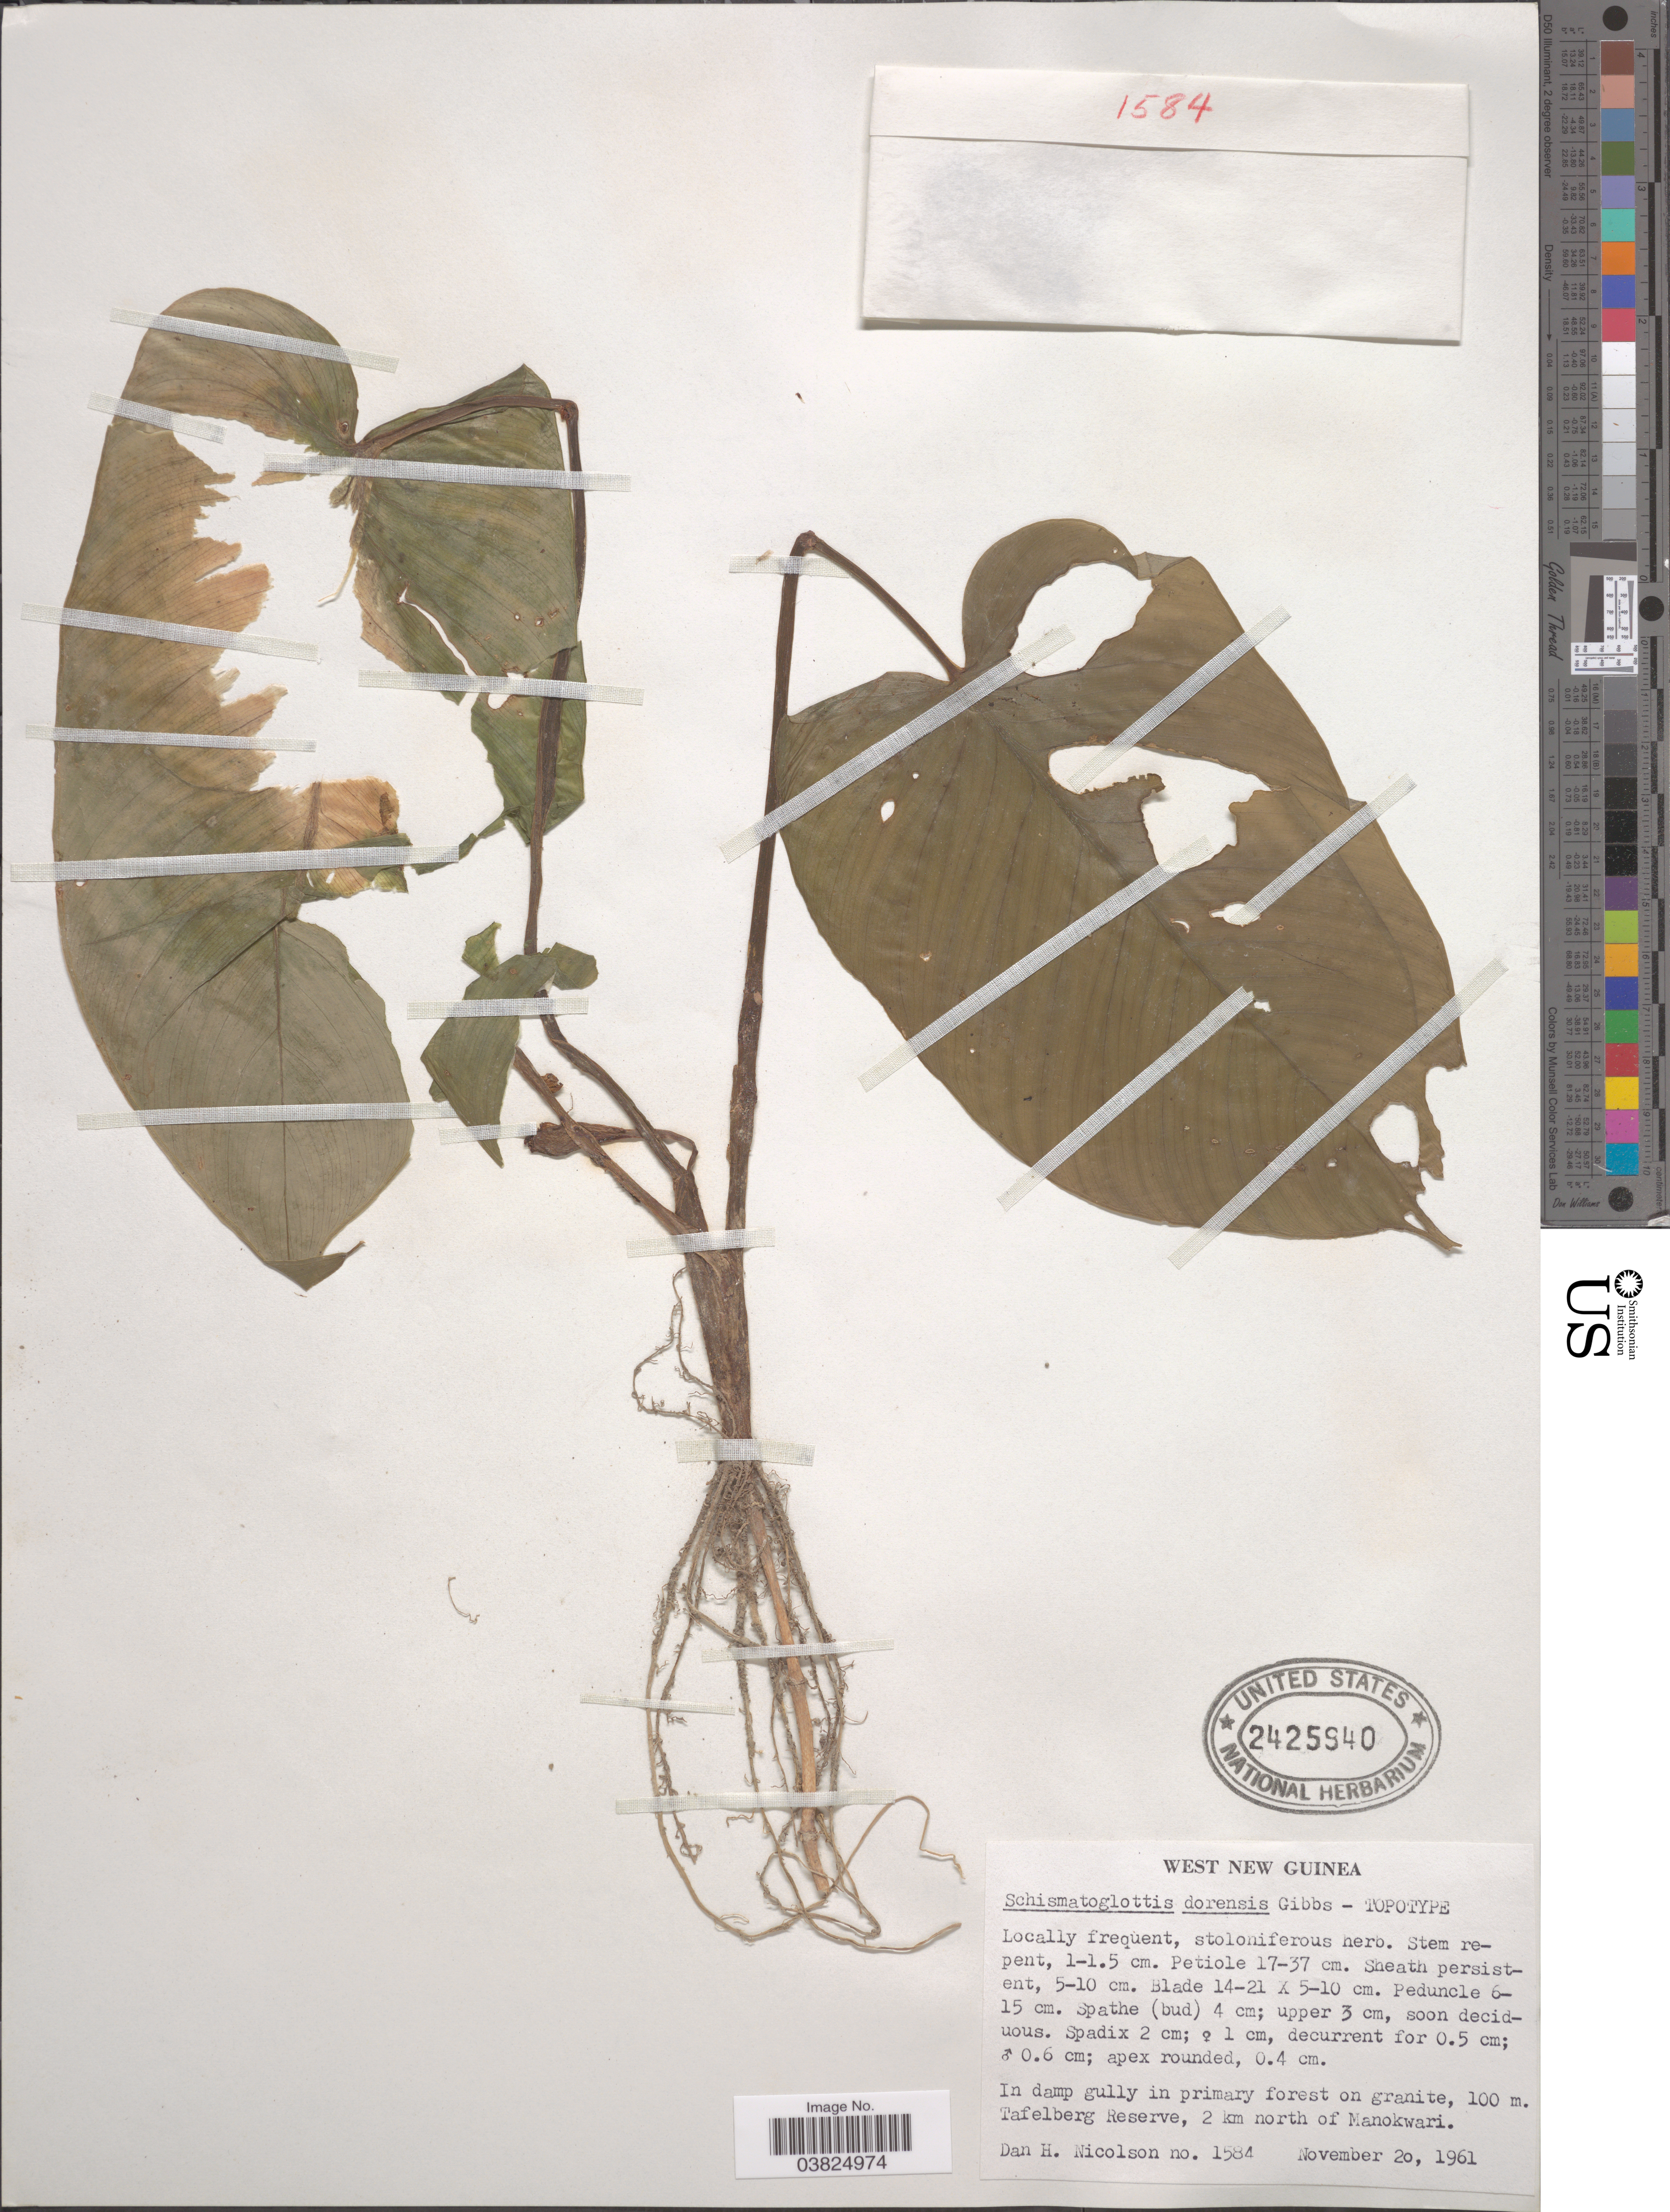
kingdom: Plantae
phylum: Tracheophyta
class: Liliopsida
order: Alismatales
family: Araceae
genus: Schismatoglottis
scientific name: Schismatoglottis dorensis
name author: Gibbs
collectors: D. H. Nicolson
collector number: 1584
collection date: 1961-11-20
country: Indonesia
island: New Guinea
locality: West New Guinea. In damp gully in primary forest on granite, Tafelberg Reserve, 2 km north of Manokwari.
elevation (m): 100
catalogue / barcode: US 2425940